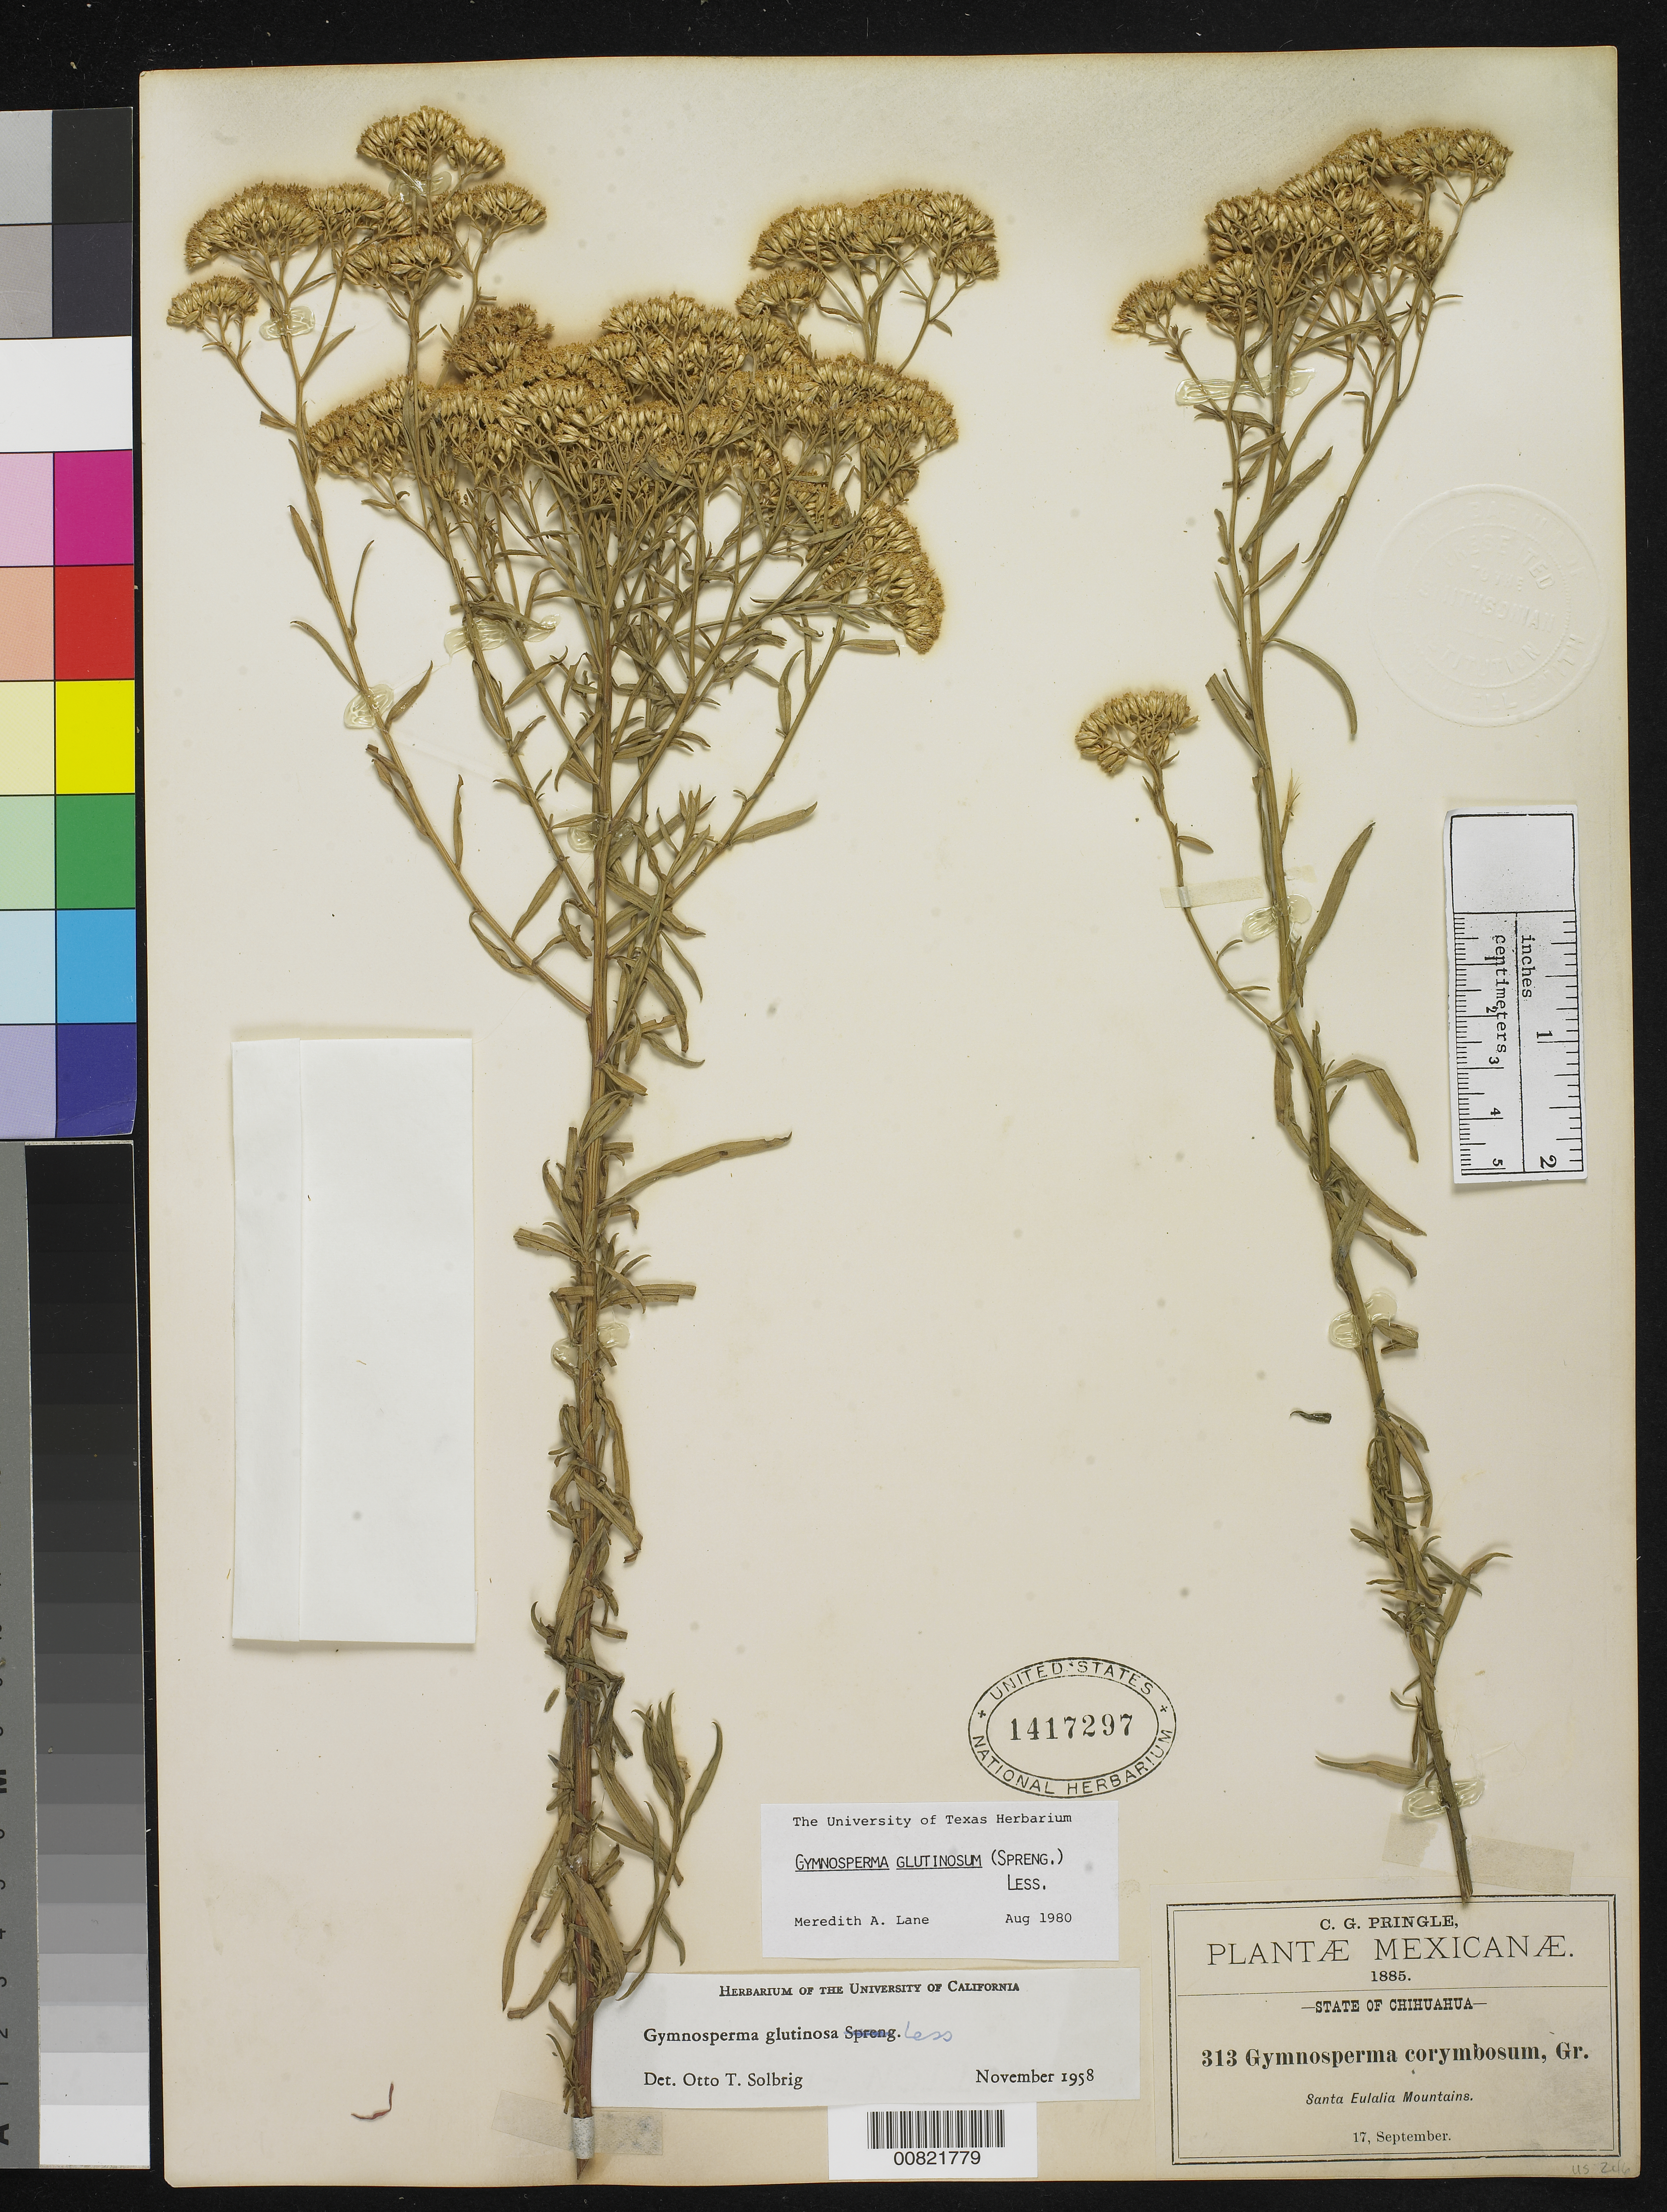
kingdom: Plantae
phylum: Tracheophyta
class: Magnoliopsida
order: Asterales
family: Asteraceae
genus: Gymnosperma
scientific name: Gymnosperma glutinosum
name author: (Spreng.) Less.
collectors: C. G. Pringle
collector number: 313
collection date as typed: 17 Sep 1885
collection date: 1885-09-17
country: Mexico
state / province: Chihuahua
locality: Santa Eulalia Mts., Chihuahua.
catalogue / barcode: US 1417297